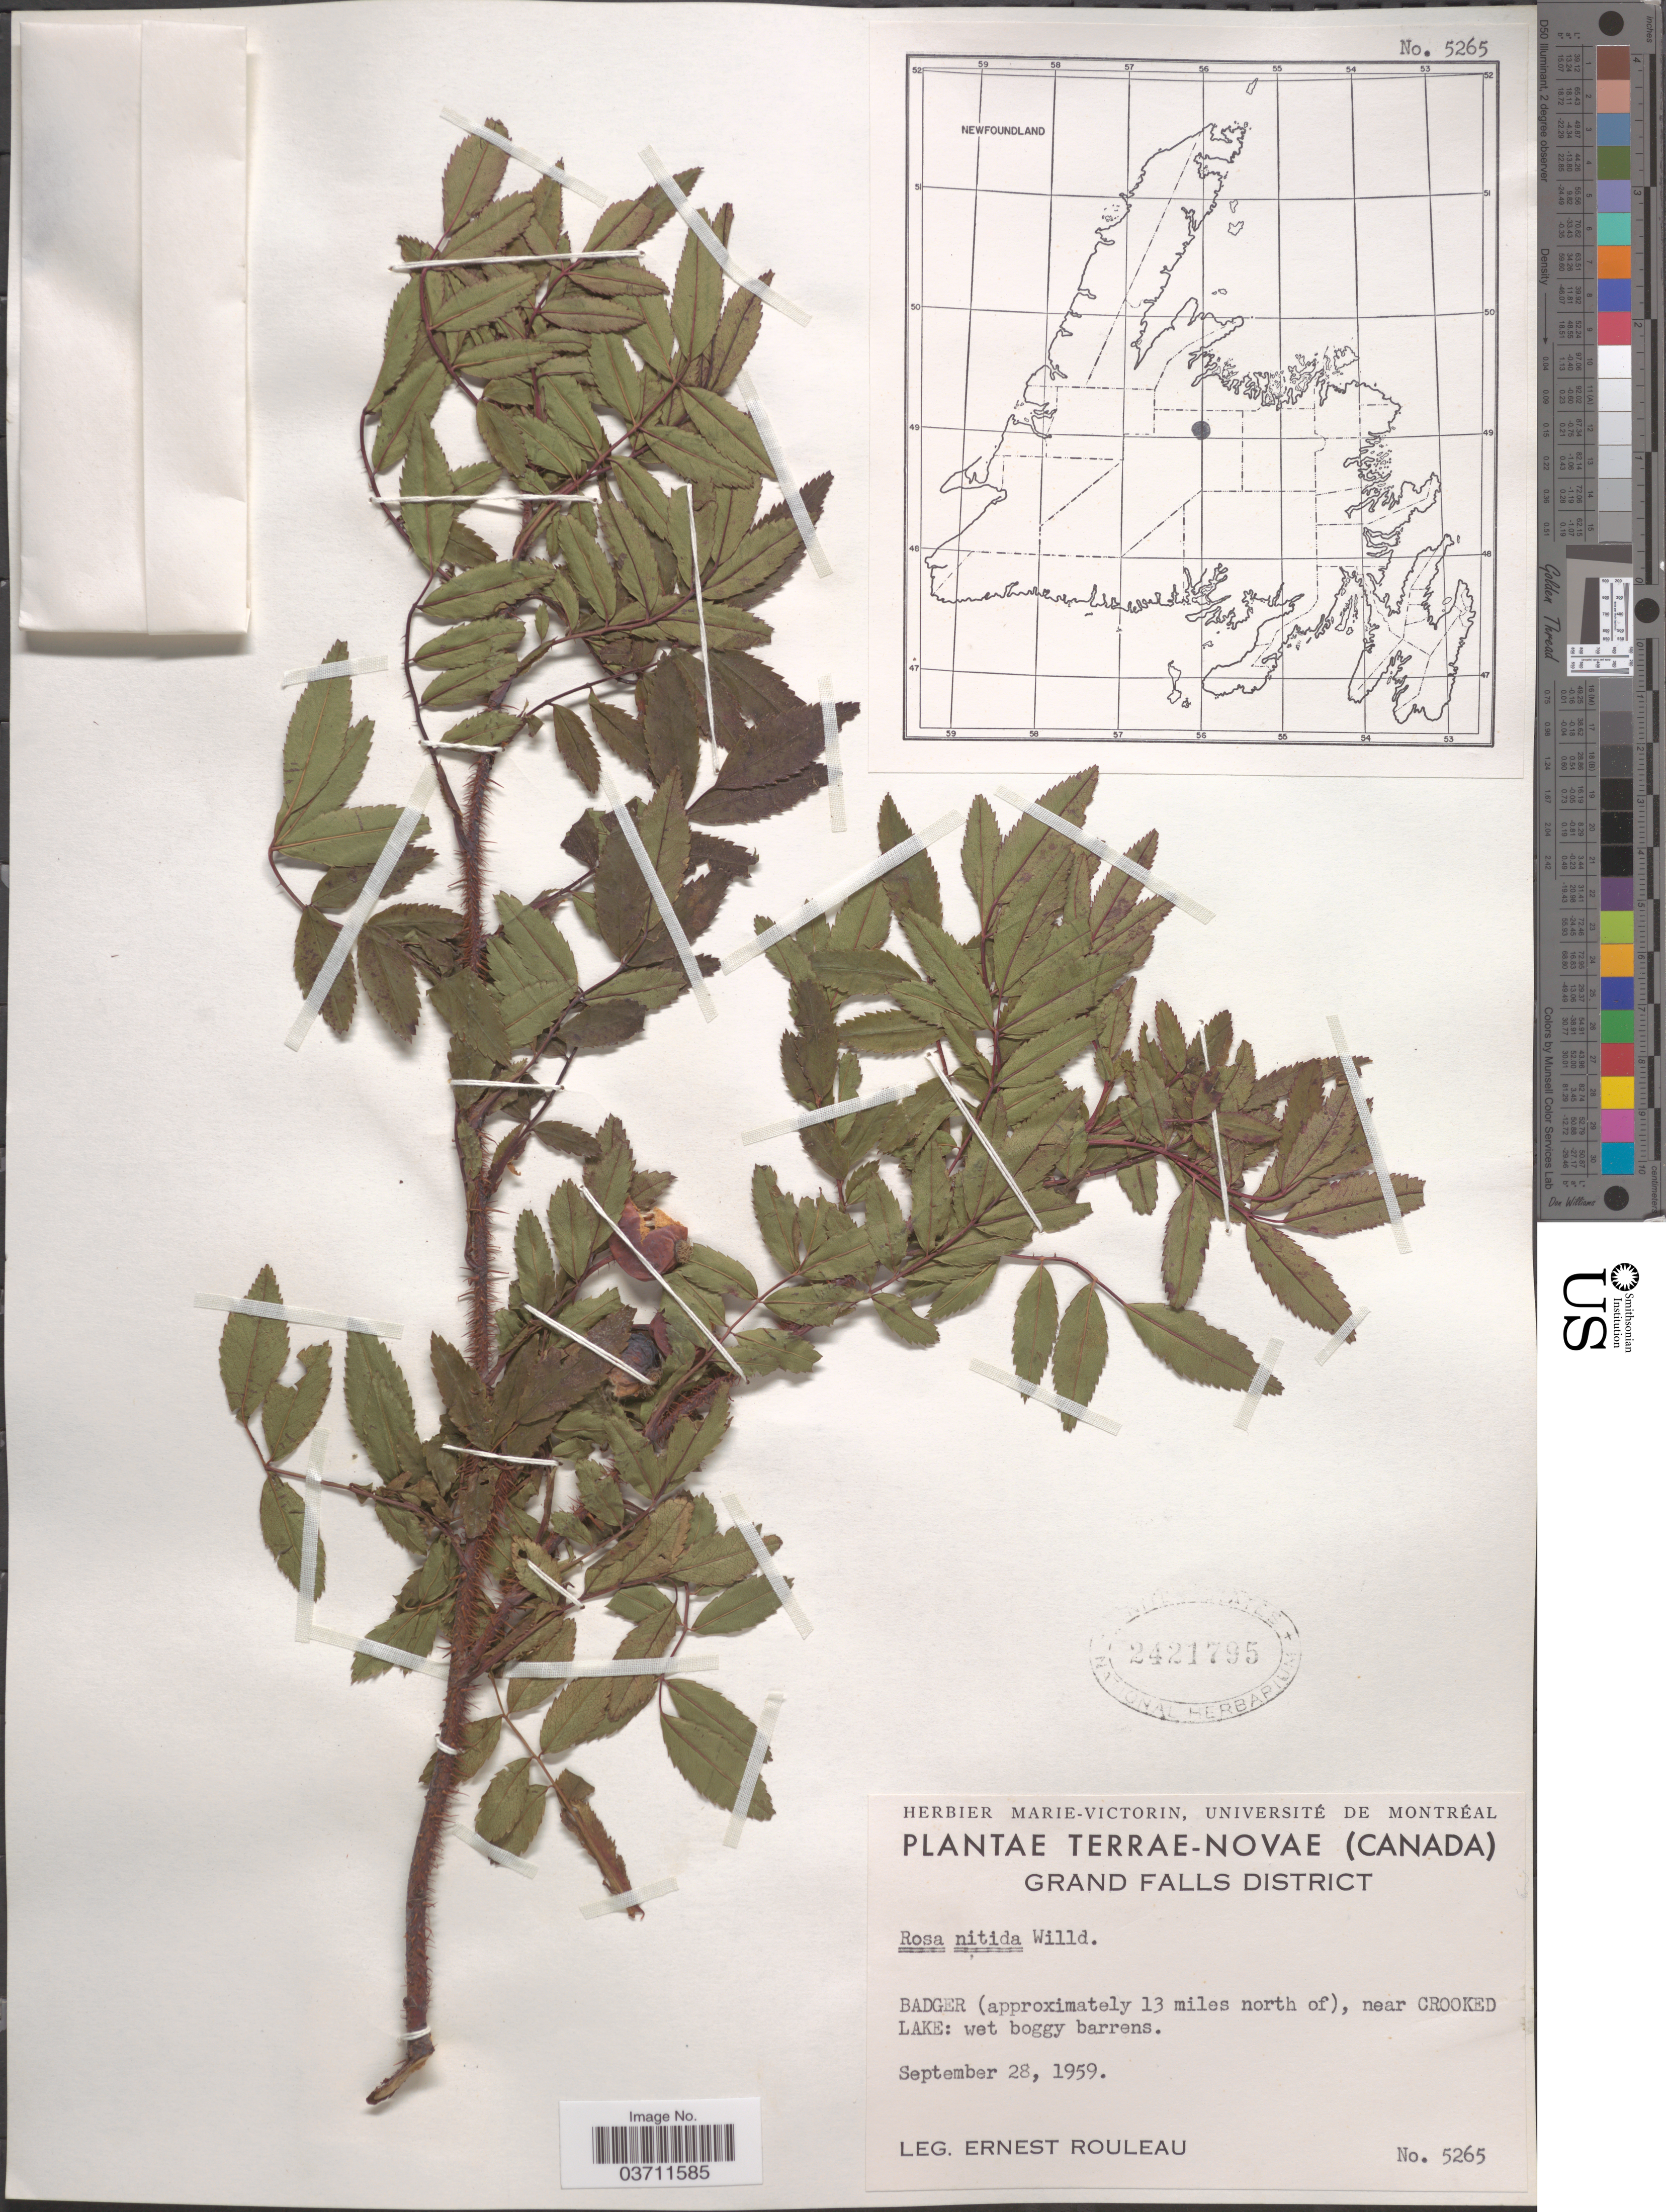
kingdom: Plantae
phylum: Tracheophyta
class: Magnoliopsida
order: Rosales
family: Rosaceae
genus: Rosa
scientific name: Rosa nitida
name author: Willd.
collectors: J. Rouleau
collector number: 5265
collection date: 1959-09-28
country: Canada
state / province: Newfoundland and Labrador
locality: Terrae-Novae. Grand Falls District. Badger (approximately 13 miles north of), near Crooked Lake.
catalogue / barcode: US 2421795